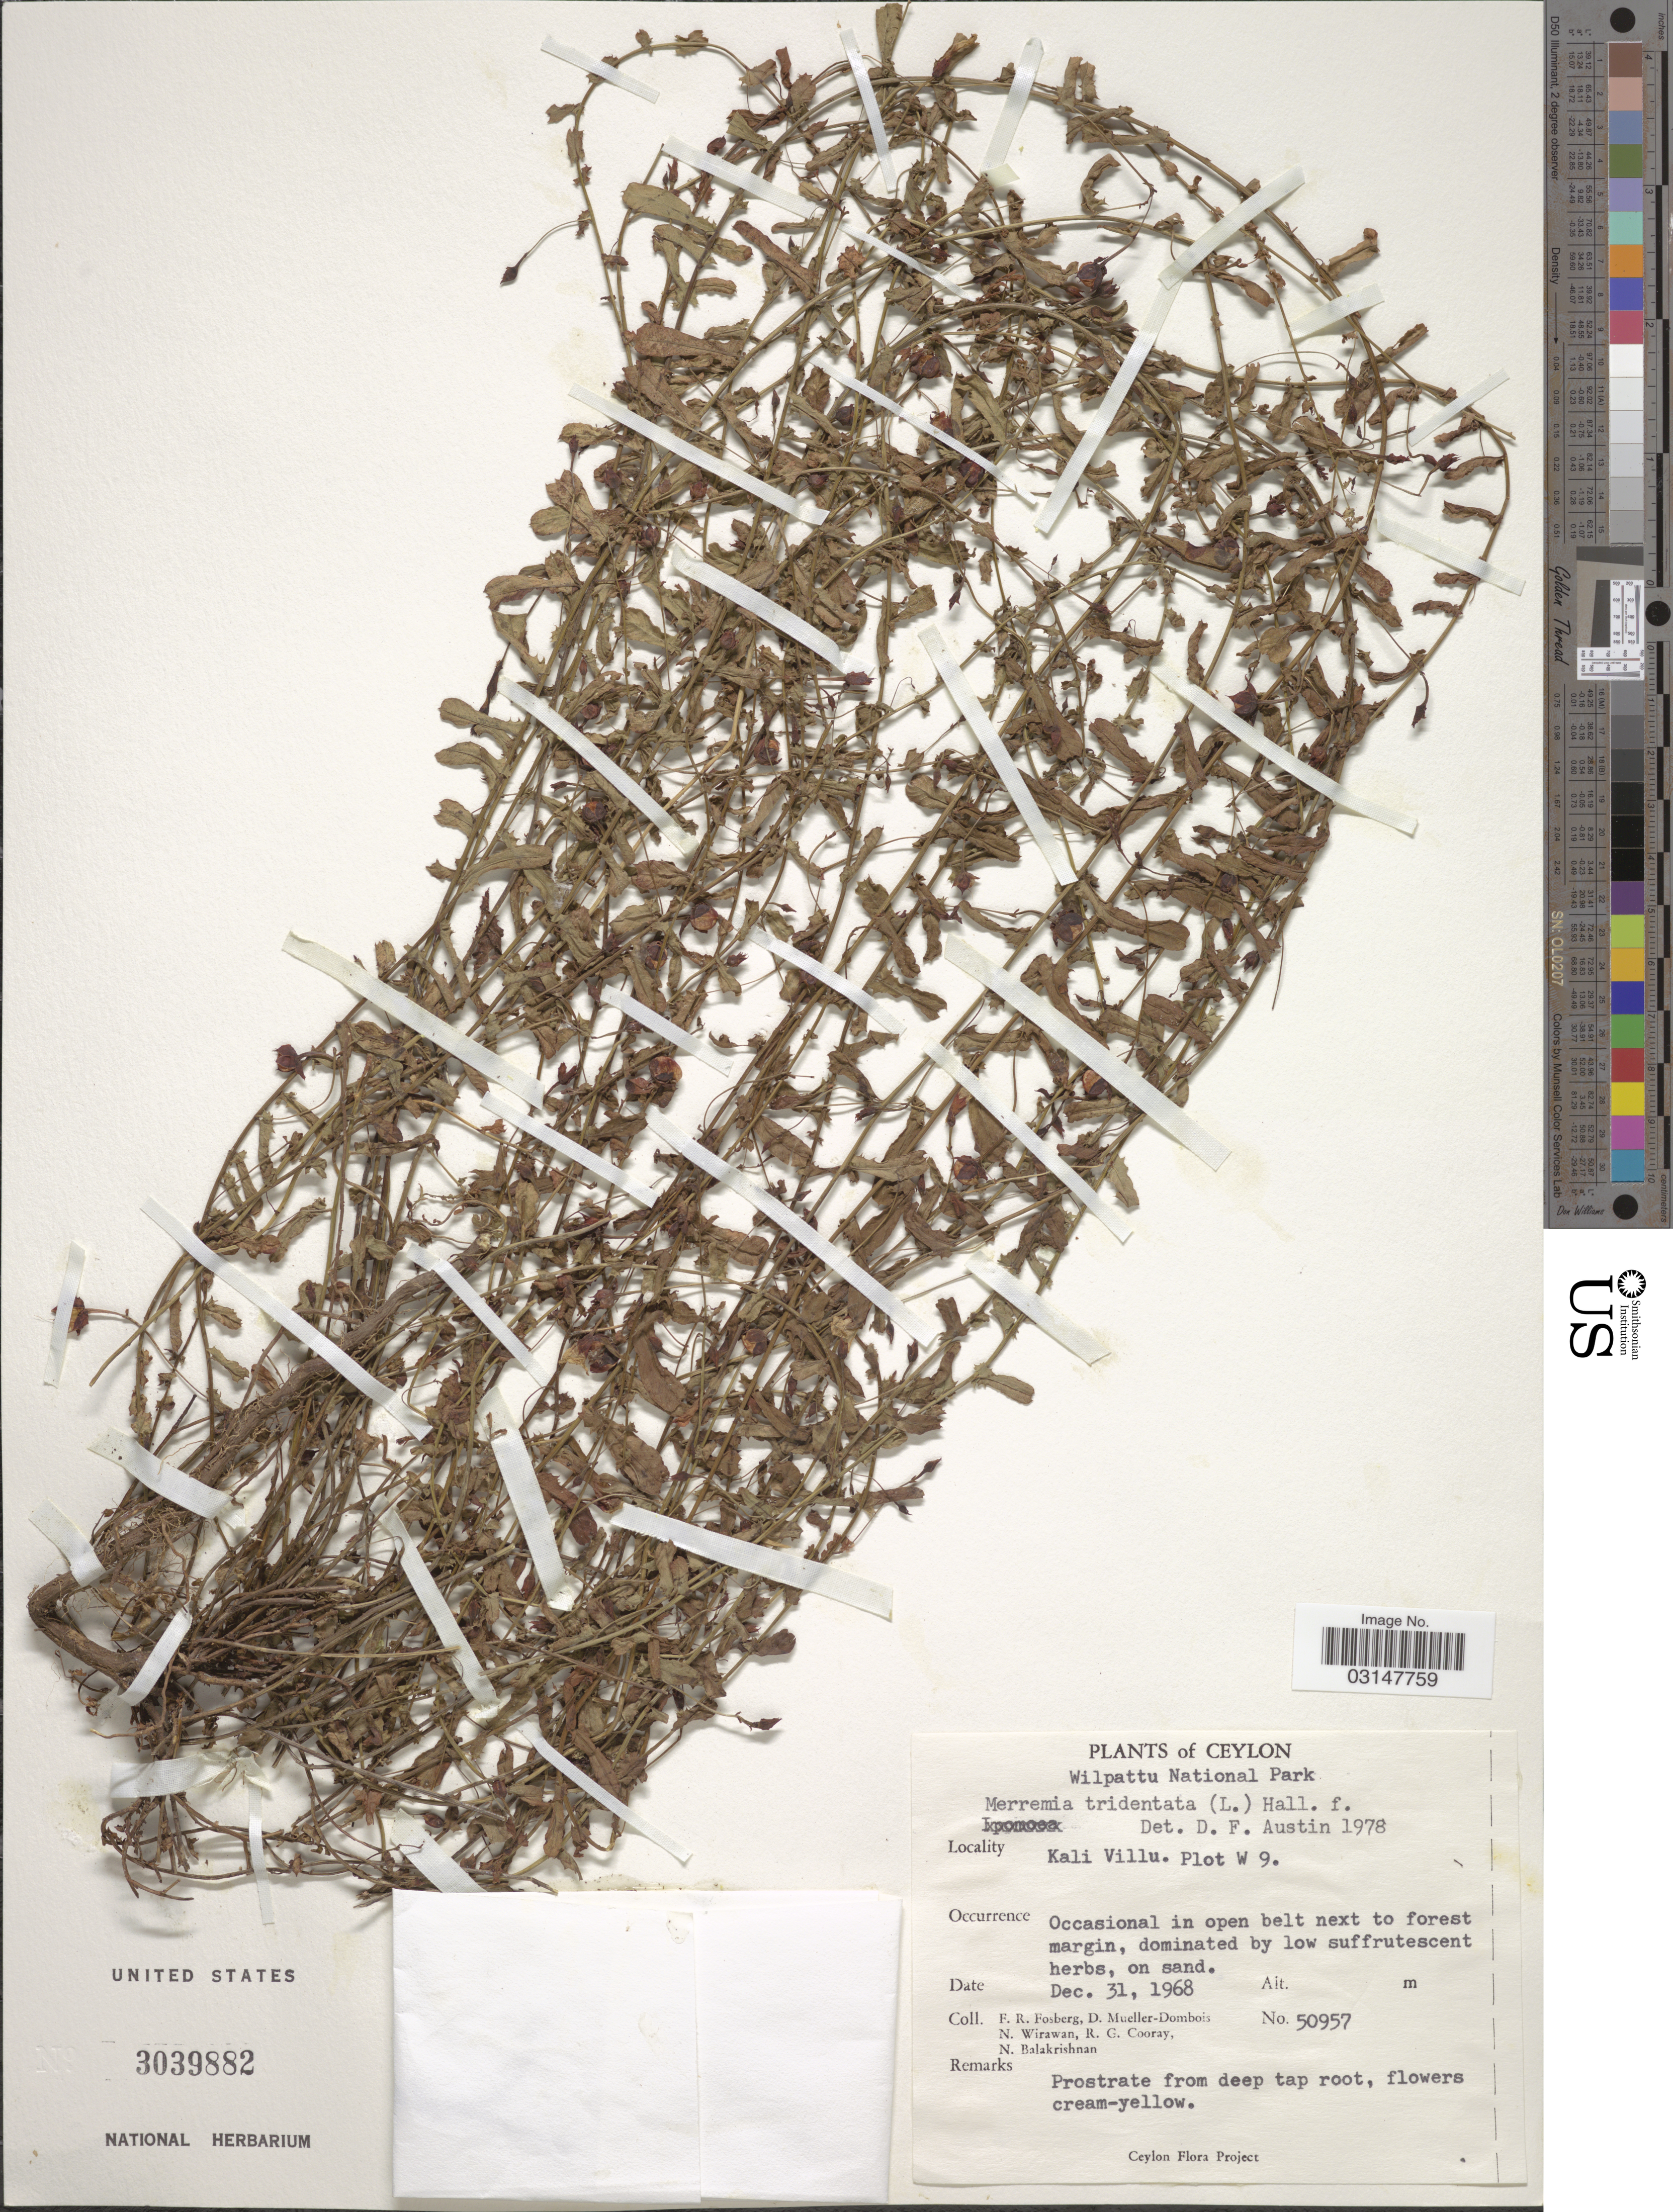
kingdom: Plantae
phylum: Tracheophyta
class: Magnoliopsida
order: Solanales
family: Convolvulaceae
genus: Xenostegia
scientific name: Xenostegia tridentata subsp. tridentata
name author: (L.) D.F. Austin & Staples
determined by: Strong, Mark T., (BOT), Smithsonian Institution - National Museum of Natural History (UNITED STATES)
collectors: F. R. Fosberg, D. Mueller-Dombois, N. Wirawan, R. Cooray & N. Balakrishnan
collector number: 50957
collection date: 1968-12-31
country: Sri Lanka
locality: Ceylon. Wilpattu National Park. Kali Villu. Plot W 9.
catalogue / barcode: US 3039882